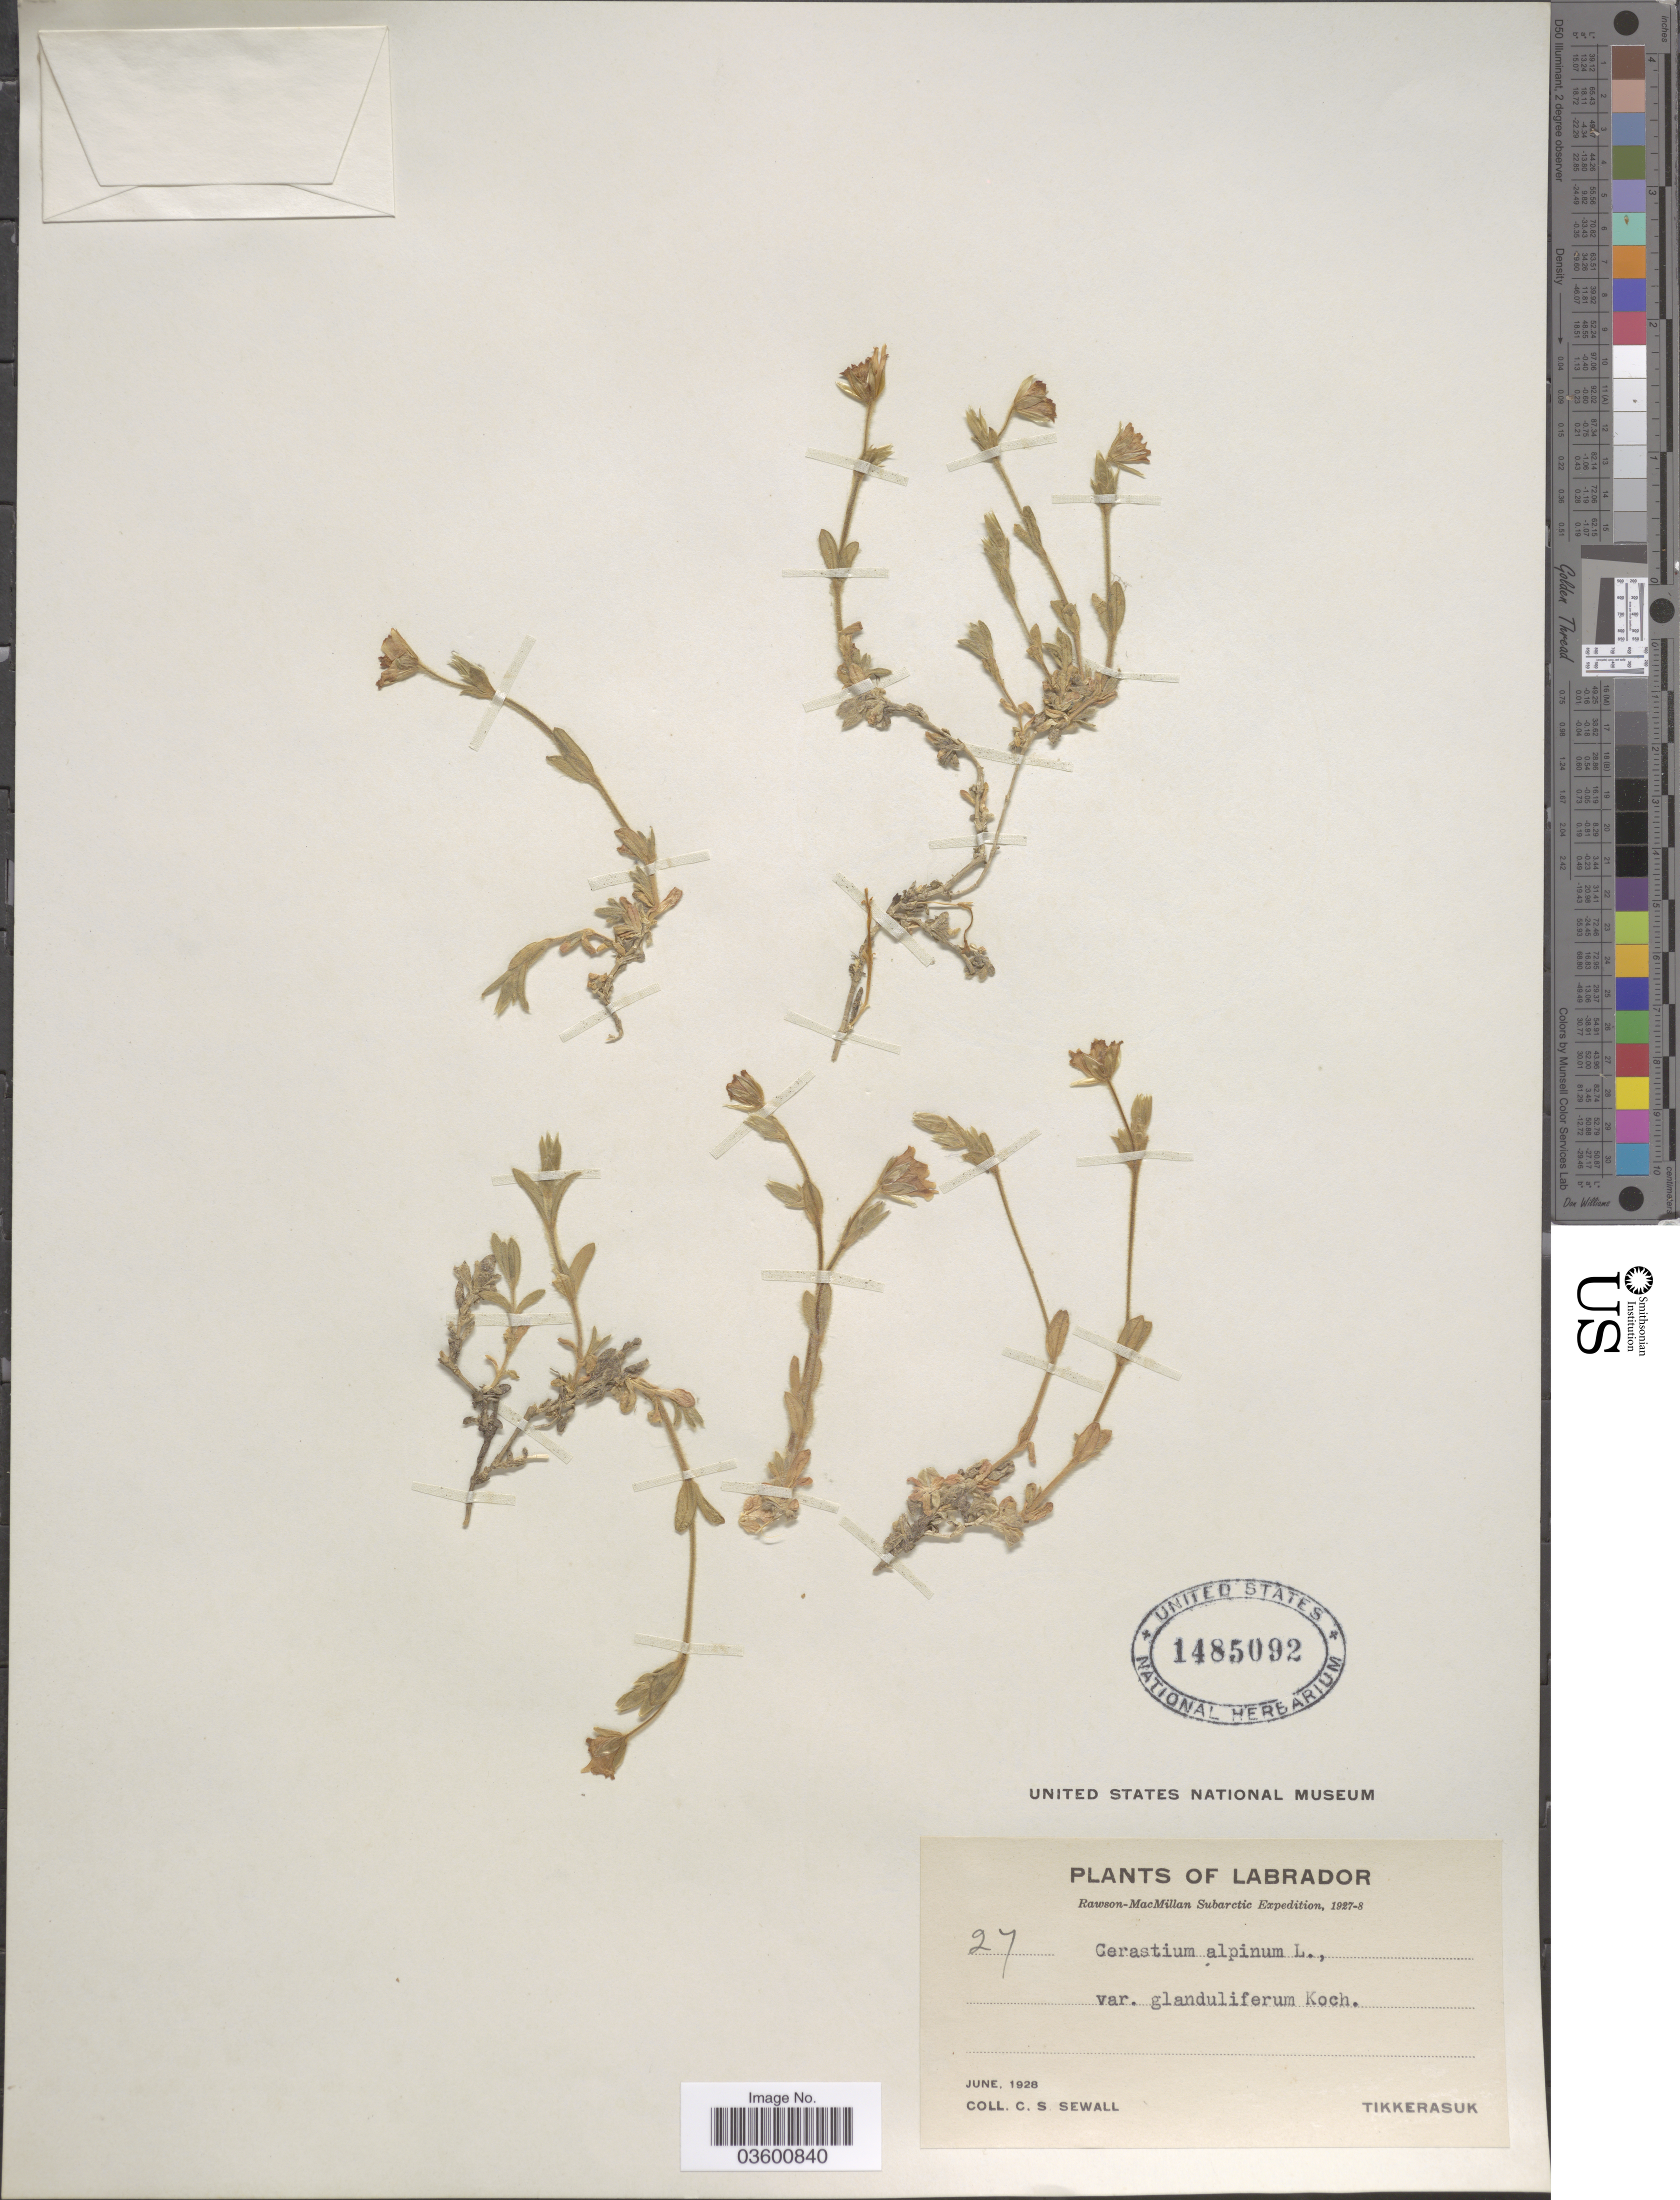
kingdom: Plantae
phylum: Tracheophyta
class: Magnoliopsida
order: Caryophyllales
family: Caryophyllaceae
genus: Cerastium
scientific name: Cerastium alpinum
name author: L.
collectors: C. Sewall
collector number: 27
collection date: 1928-06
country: Canada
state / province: Newfoundland and Labrador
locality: Labrador. Tikkerasuk.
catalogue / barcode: US 1485092